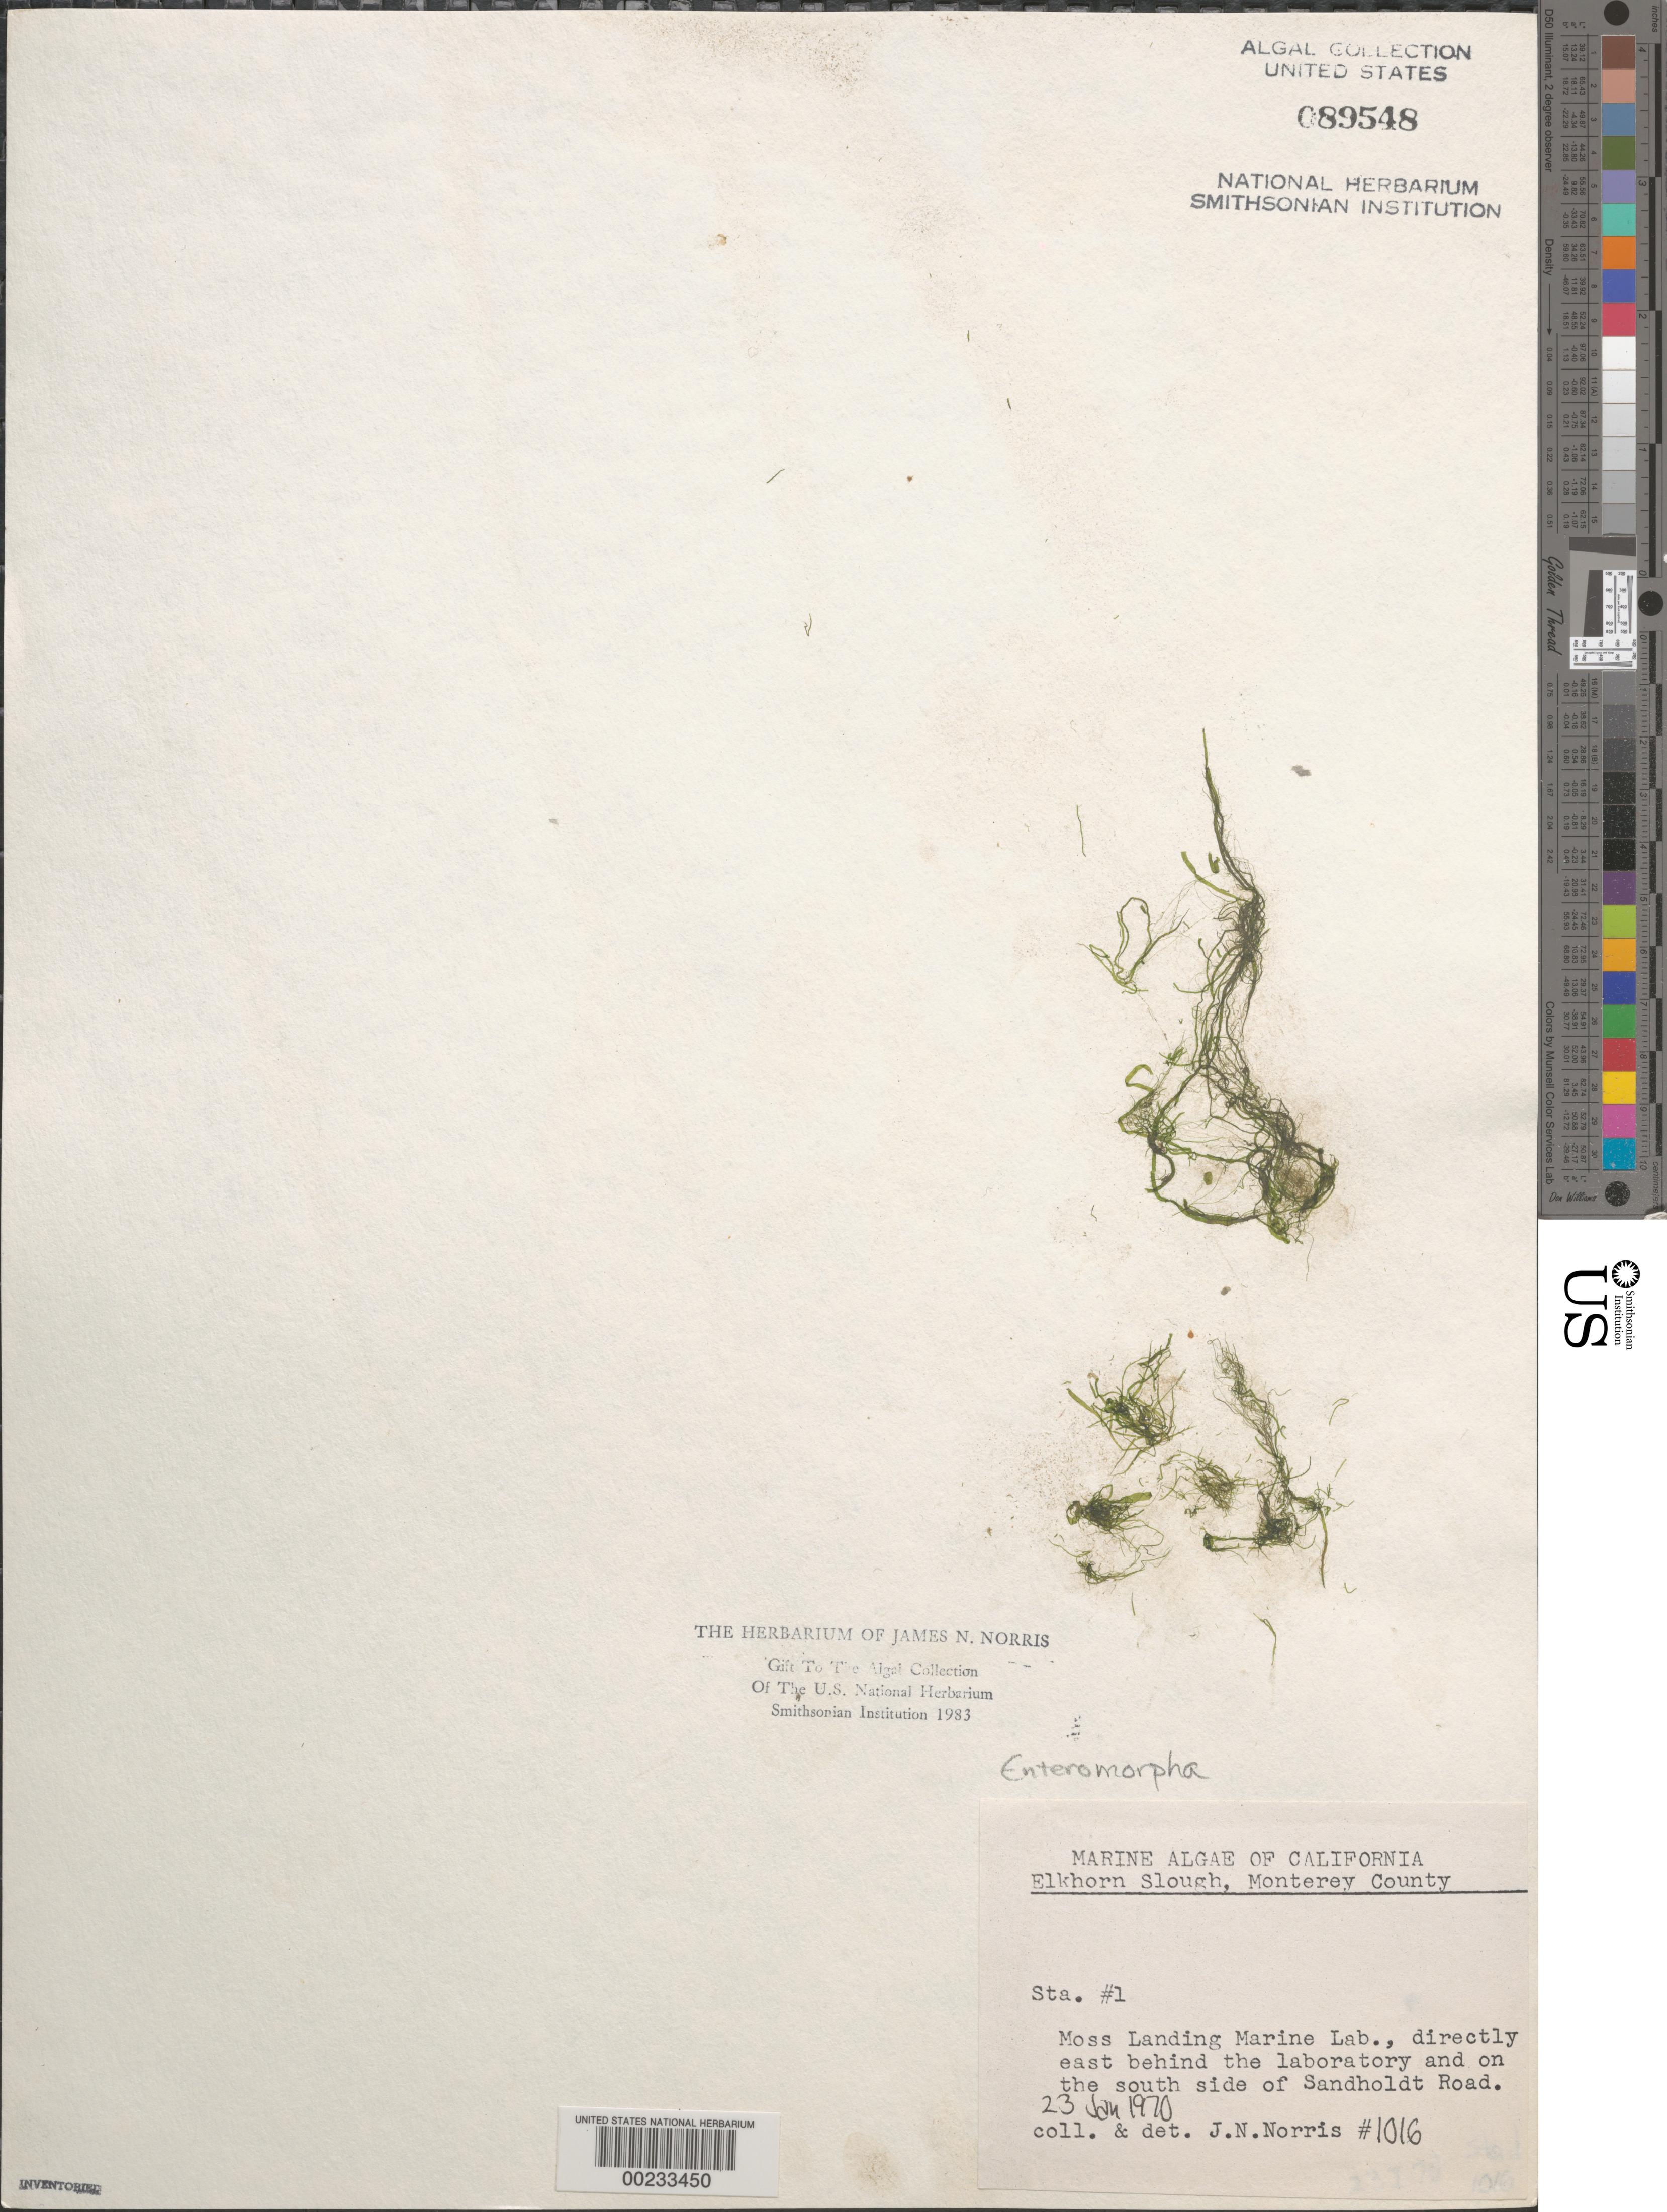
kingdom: Plantae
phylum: Chlorophyta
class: Ulvophyceae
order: Ulvales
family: Ulvaceae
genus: Ulva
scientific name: Ulva sp.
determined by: Algae name updating Project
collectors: J. N. Norris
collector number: JN-1016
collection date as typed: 23 Jan 1970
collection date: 1970-01-23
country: United States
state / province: California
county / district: Monterey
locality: Elkhorn Slough, Moss Landing Marine Laboratory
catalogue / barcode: US 89548